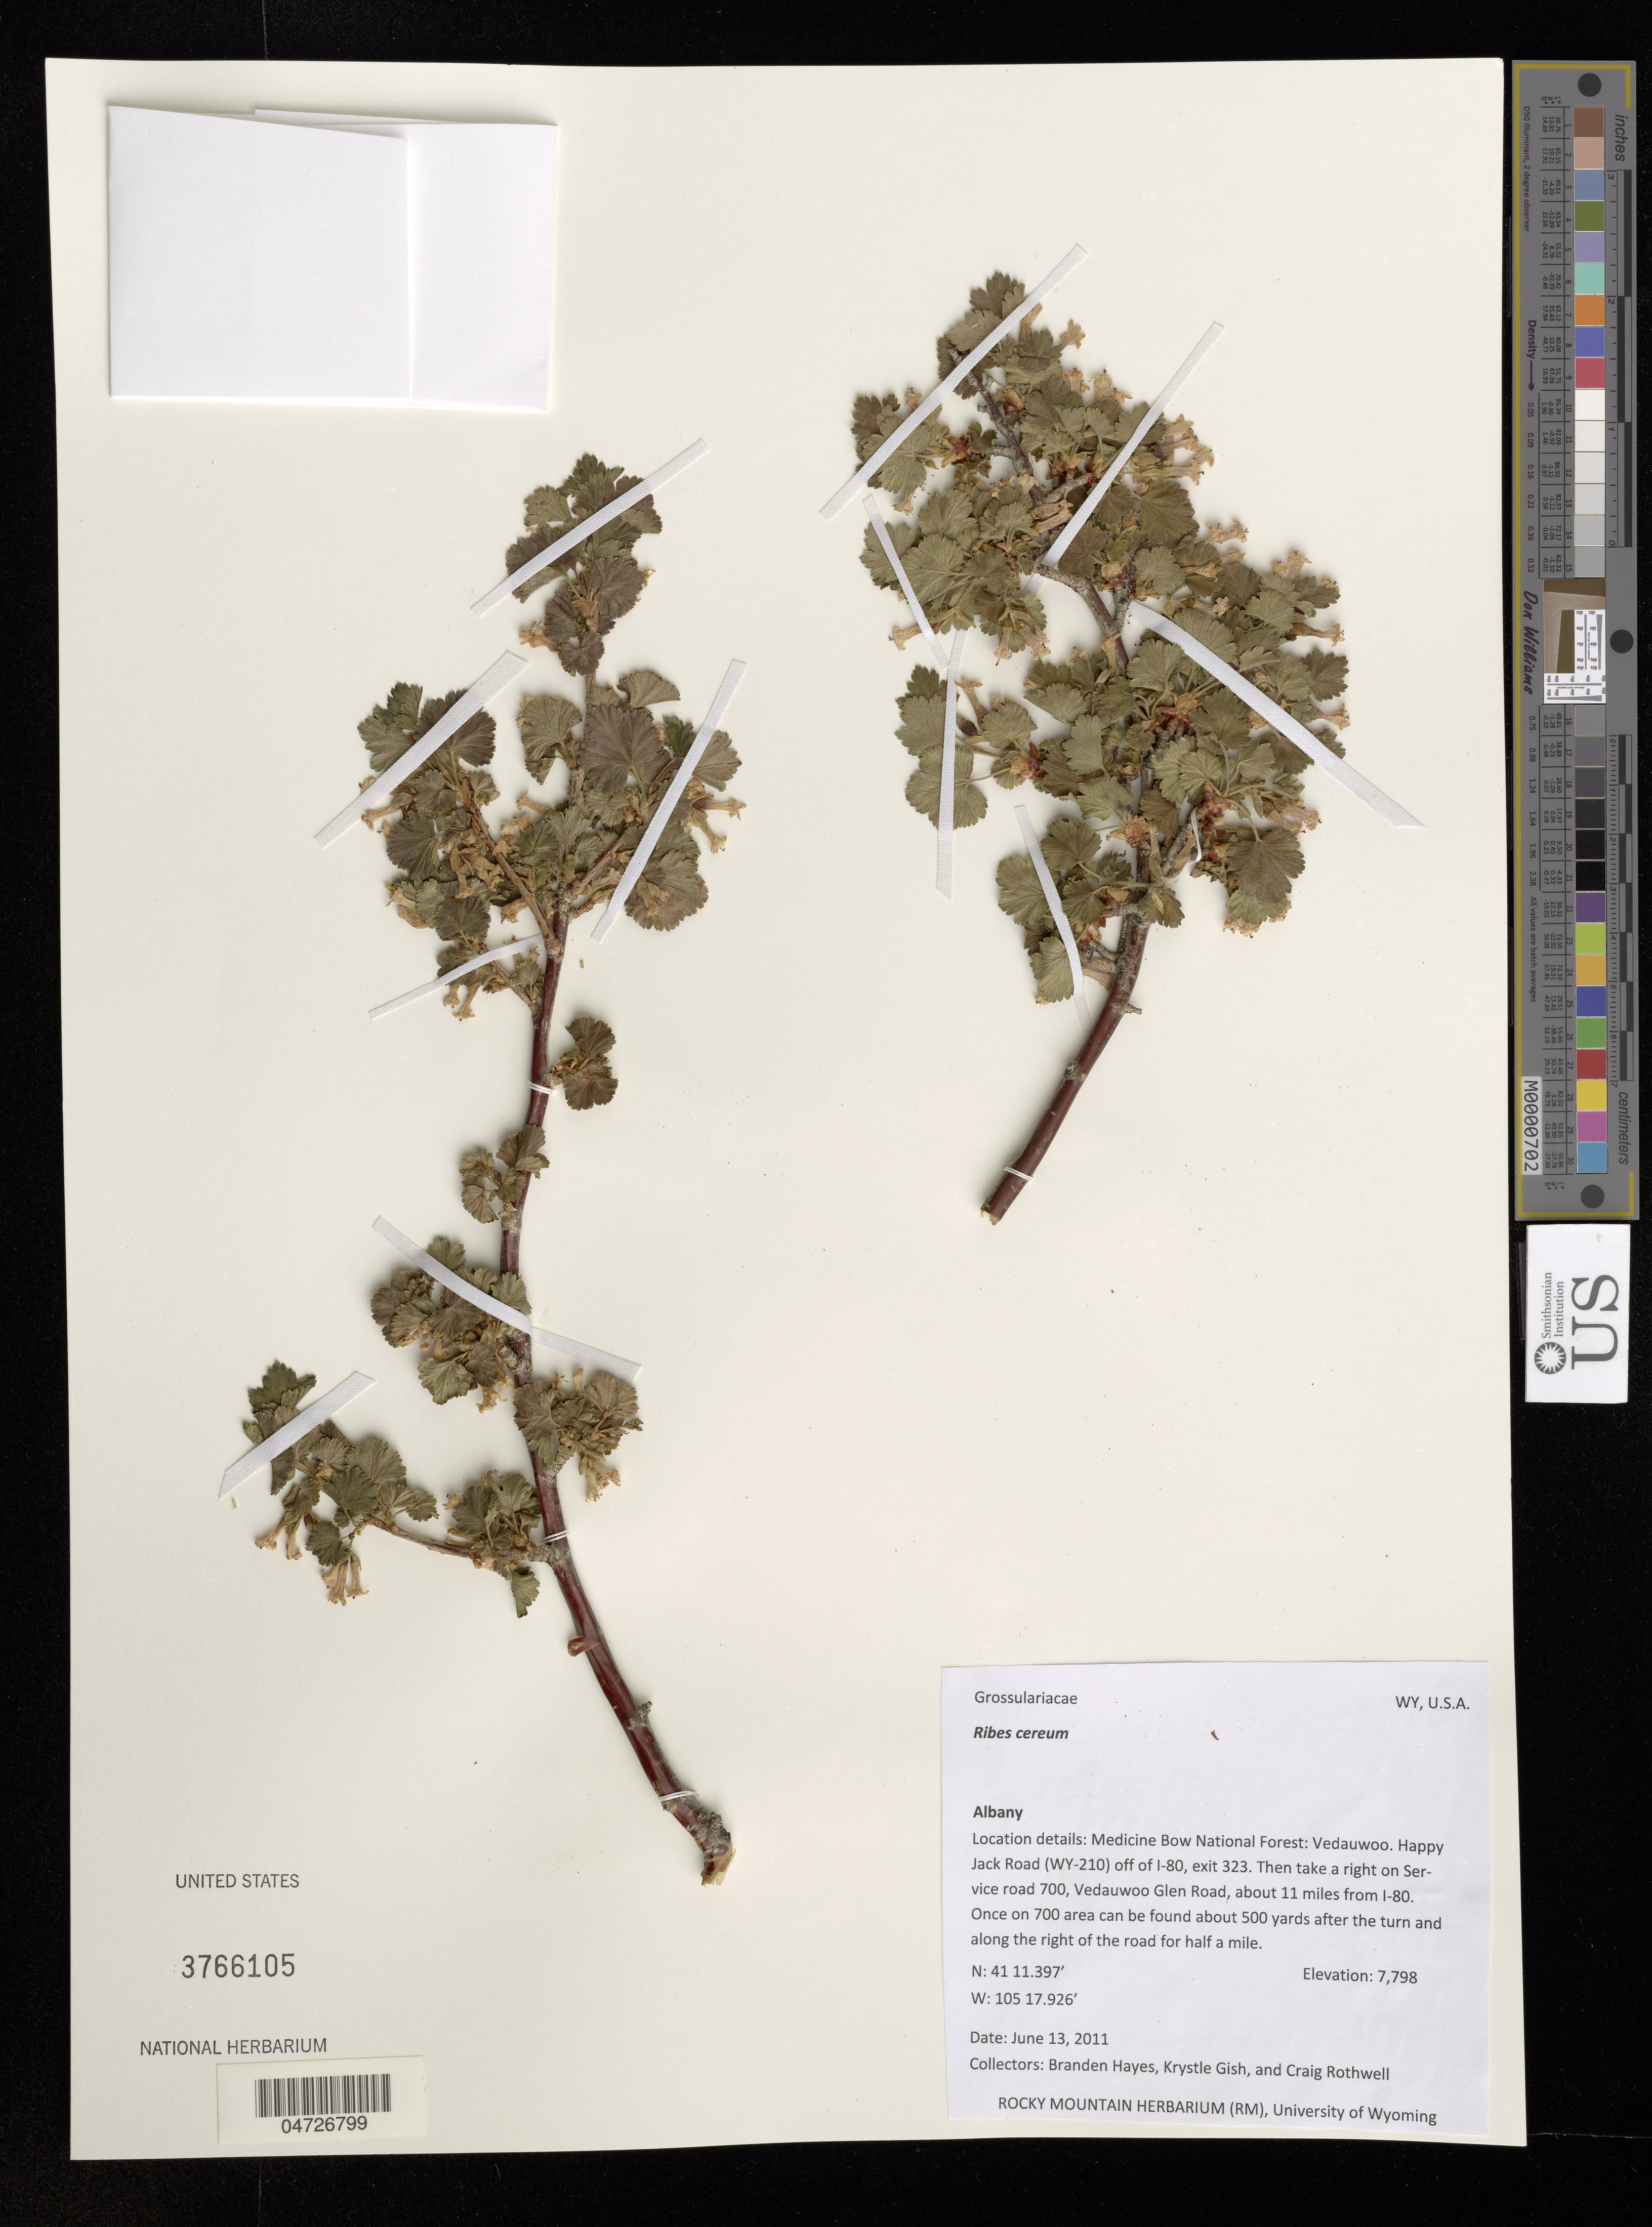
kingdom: Plantae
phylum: Tracheophyta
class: Magnoliopsida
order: Saxifragales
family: Grossulariaceae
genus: Ribes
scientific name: Ribes cereum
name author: Douglas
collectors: B. Hayes, K. Gish & C. Rothwell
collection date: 2011-06-13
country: United States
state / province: Wyoming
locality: Albany. Medicine Bow National Forest: Vedauwoo. Happy Jack Road (WY-210) off of I-80, exit 323. Then take a right on Service road 700, Vedauwoo Glen Road, about 11 miles from I-80. Once on 700 area can be found about 500 yards after the turn and along the right of the road for half a mile.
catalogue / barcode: US 3766105